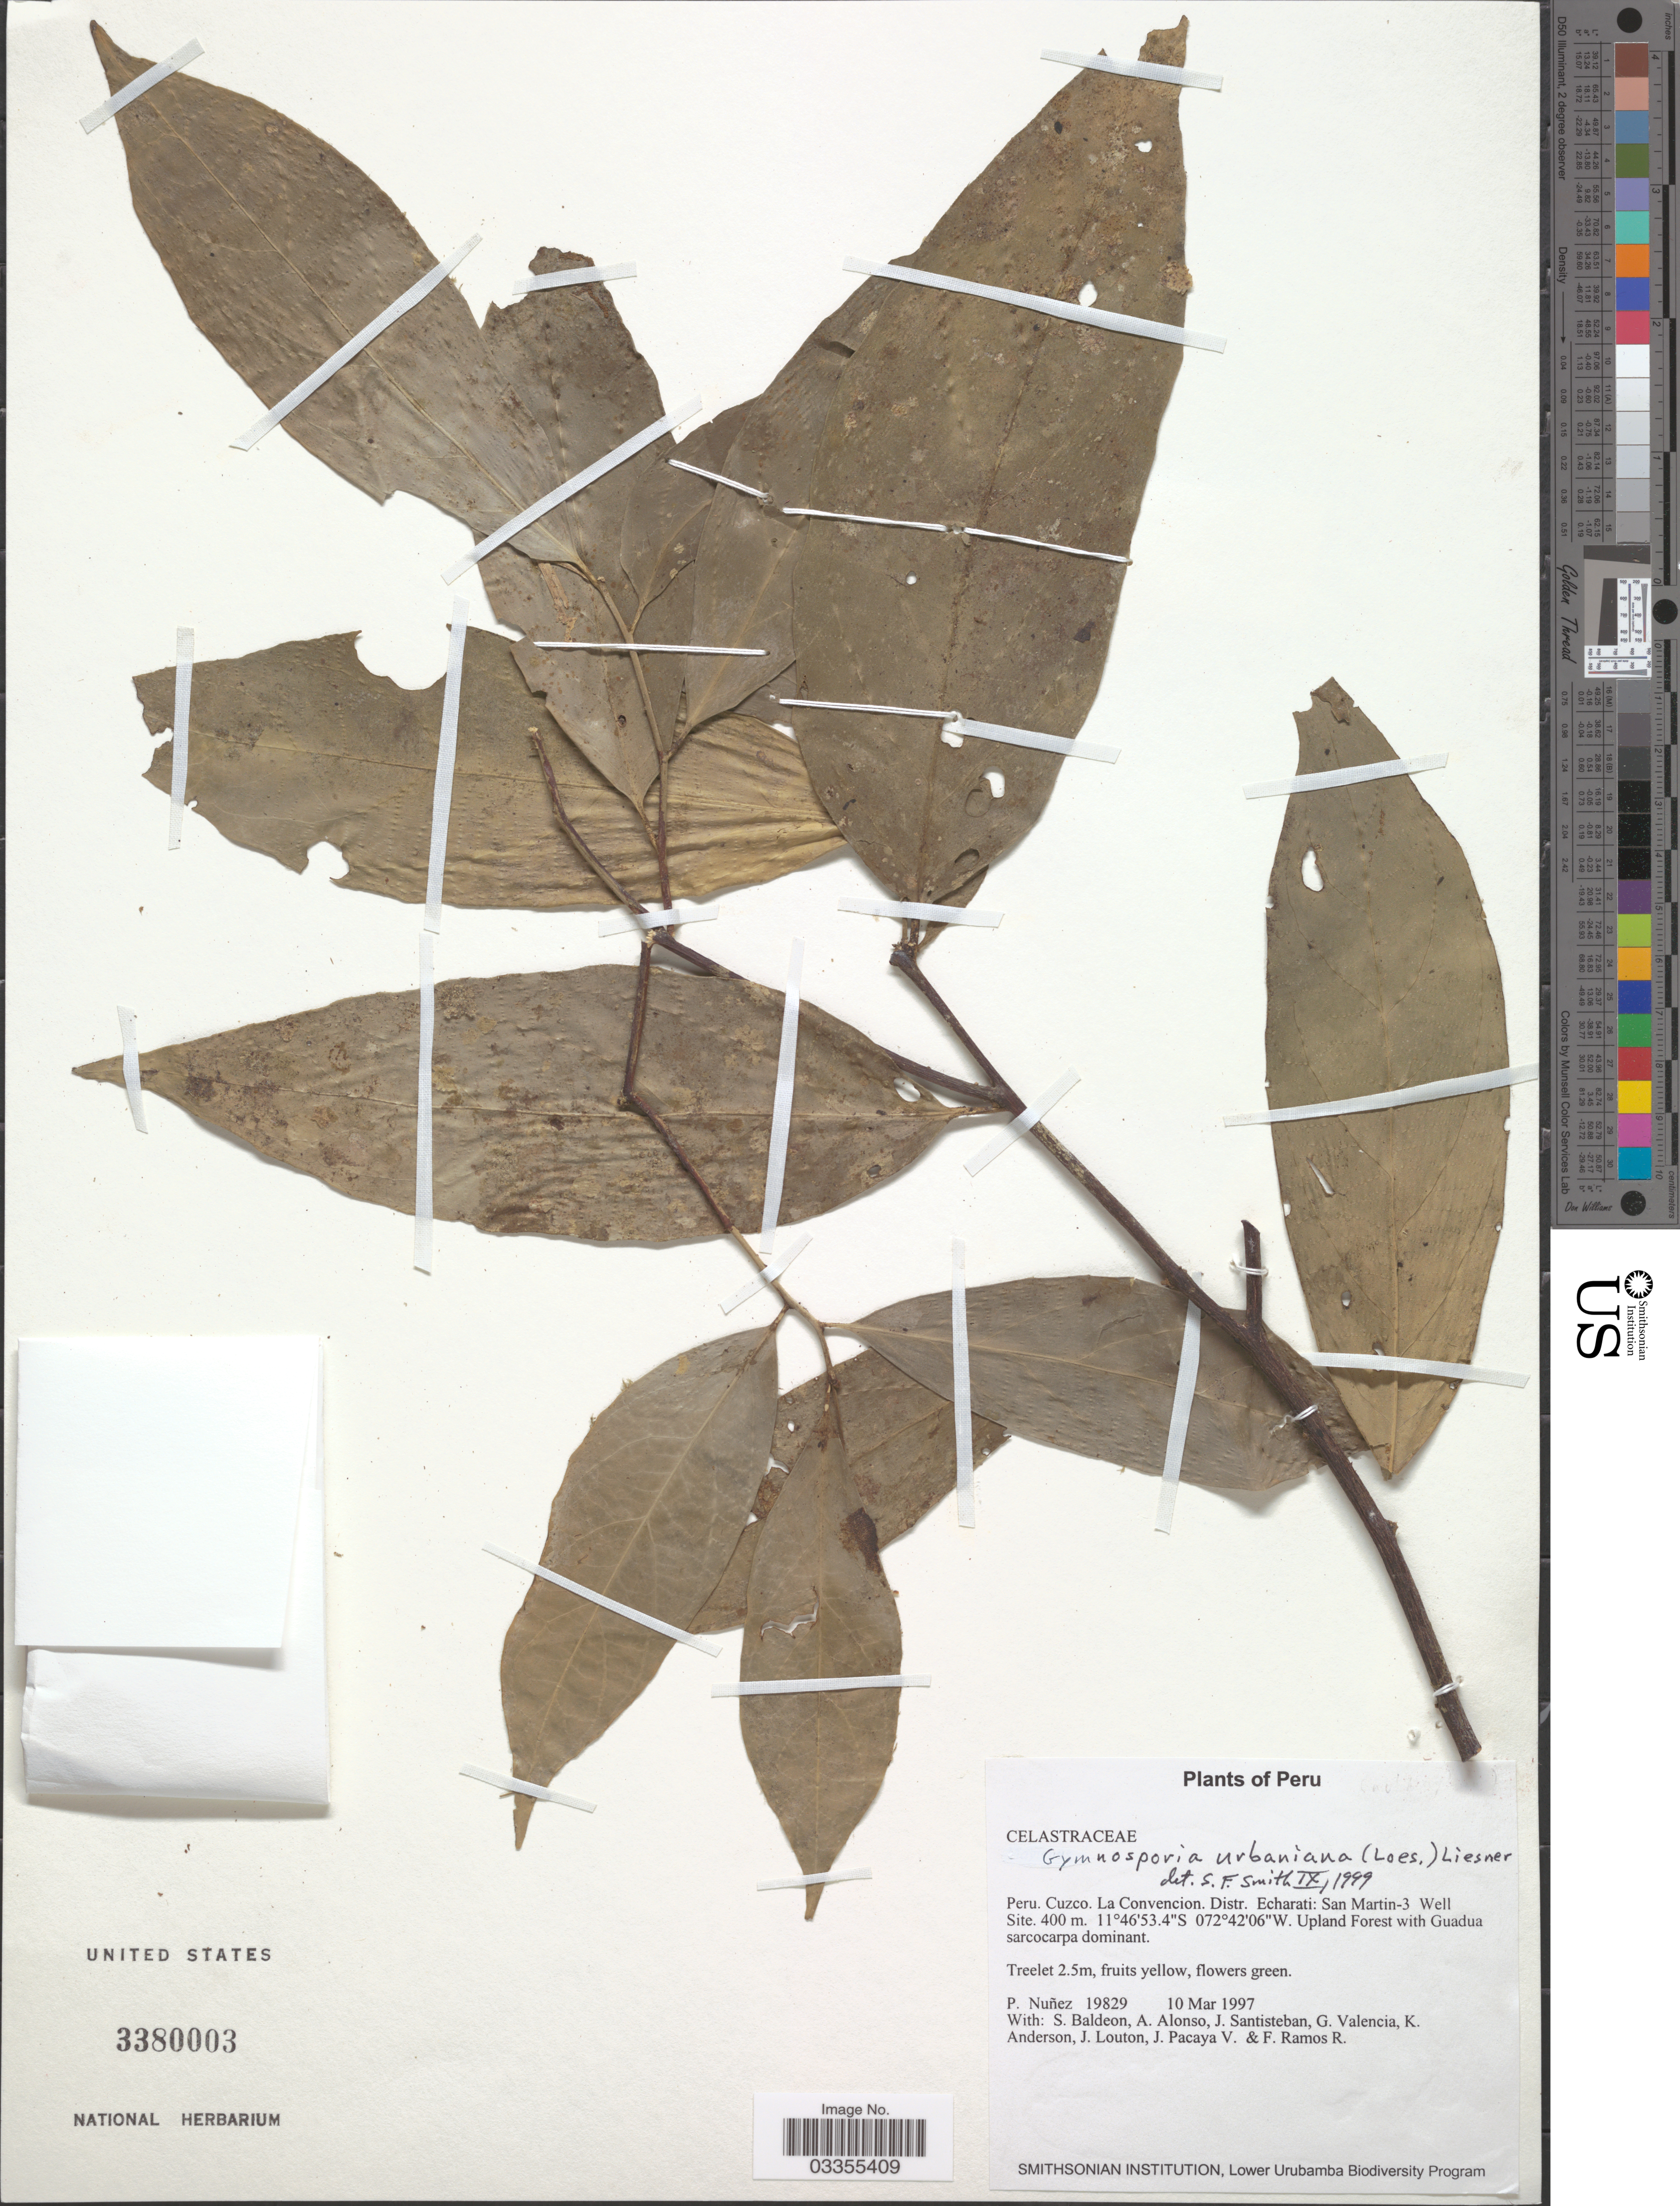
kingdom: Plantae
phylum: Tracheophyta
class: Magnoliopsida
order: Celastrales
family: Celastraceae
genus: Haydenoxylon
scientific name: Haydenoxylon urbanianum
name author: (Loes.) Simmons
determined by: Strong, M. T., (US), Smithsonian Institution - National Museum of Natural History (UNITED STATES)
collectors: P. Nuñez V., S. Baldeon, A. Alonso, J. Santisteban & et al.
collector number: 19829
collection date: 1997-03-10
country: Peru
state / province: Cusco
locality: Cuzco. La Convencion. Distr. Echarati: San Martin-3 Well Site.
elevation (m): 400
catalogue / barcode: US 3380003